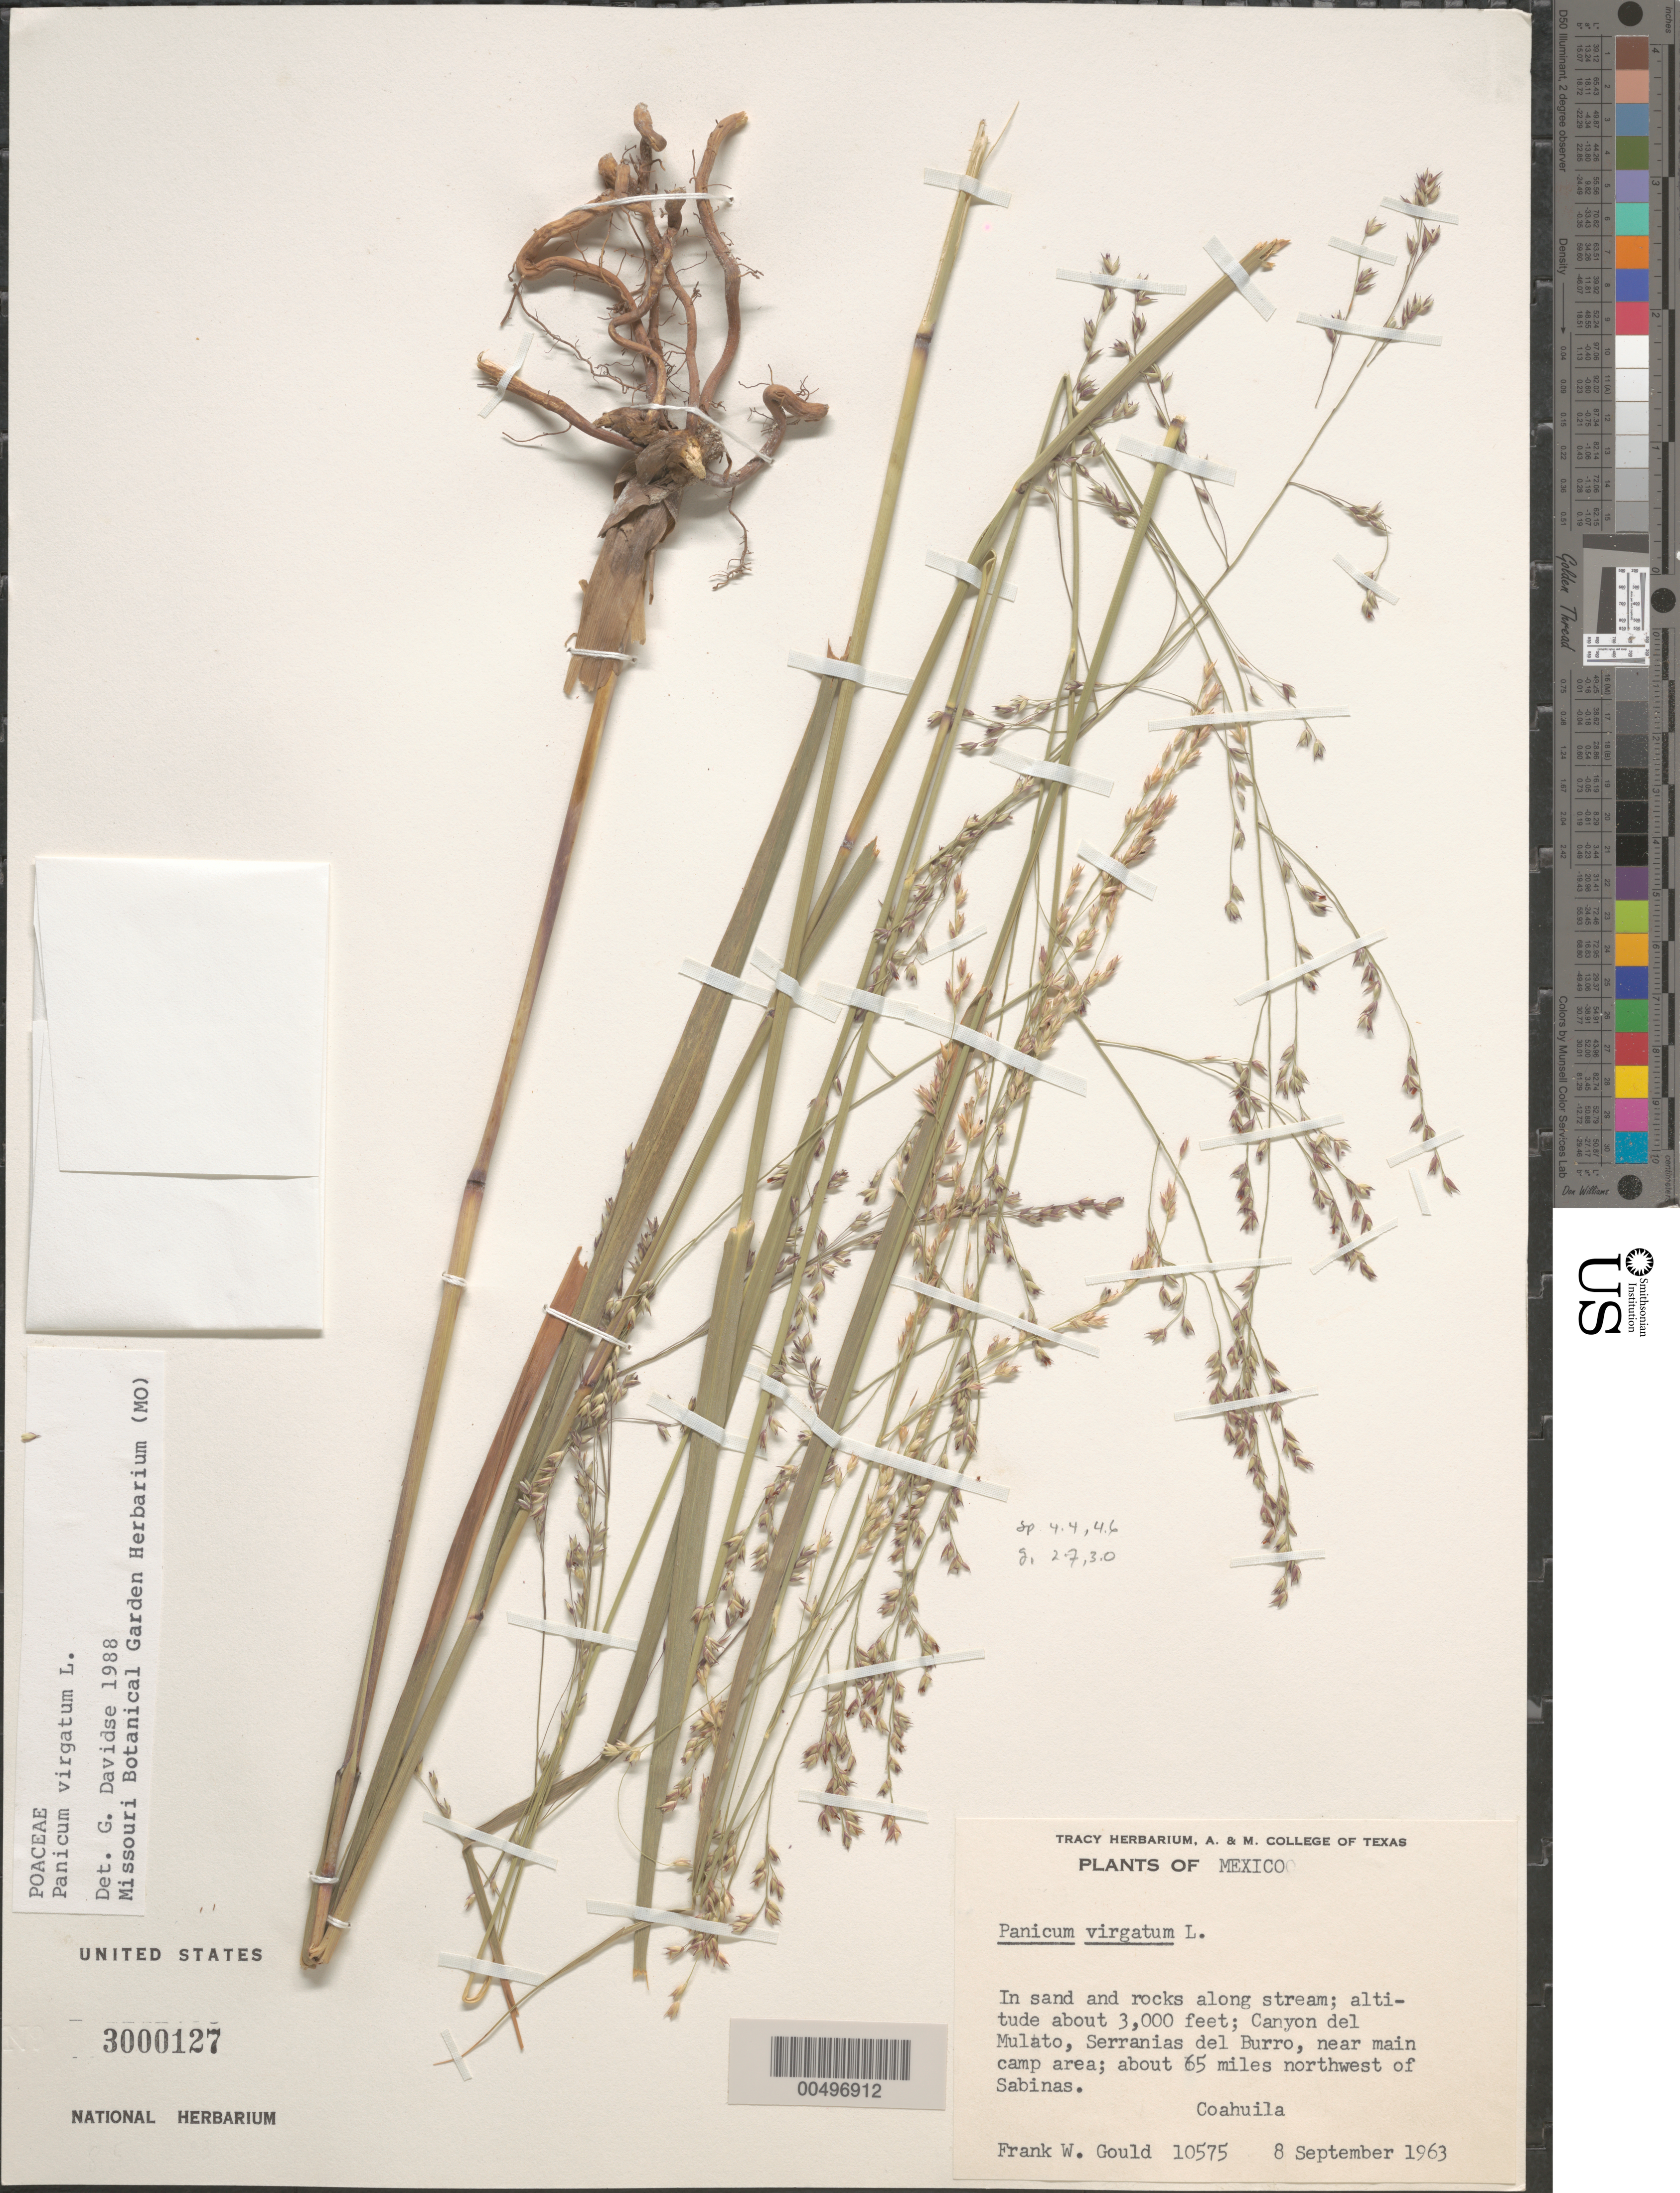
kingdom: Plantae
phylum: Tracheophyta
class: Liliopsida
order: Poales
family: Poaceae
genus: Panicum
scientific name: Panicum virgatum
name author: L.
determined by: Davidse, Gerrit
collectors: F. W. Gould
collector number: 10575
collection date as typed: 8 Sep 1963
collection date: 1963-09-08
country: Mexico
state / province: Coahuila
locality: Canyon del Mulato, Serranias del Burro, near main camp area, about 65 mi NW of Sabinas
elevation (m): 914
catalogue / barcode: US 3000127